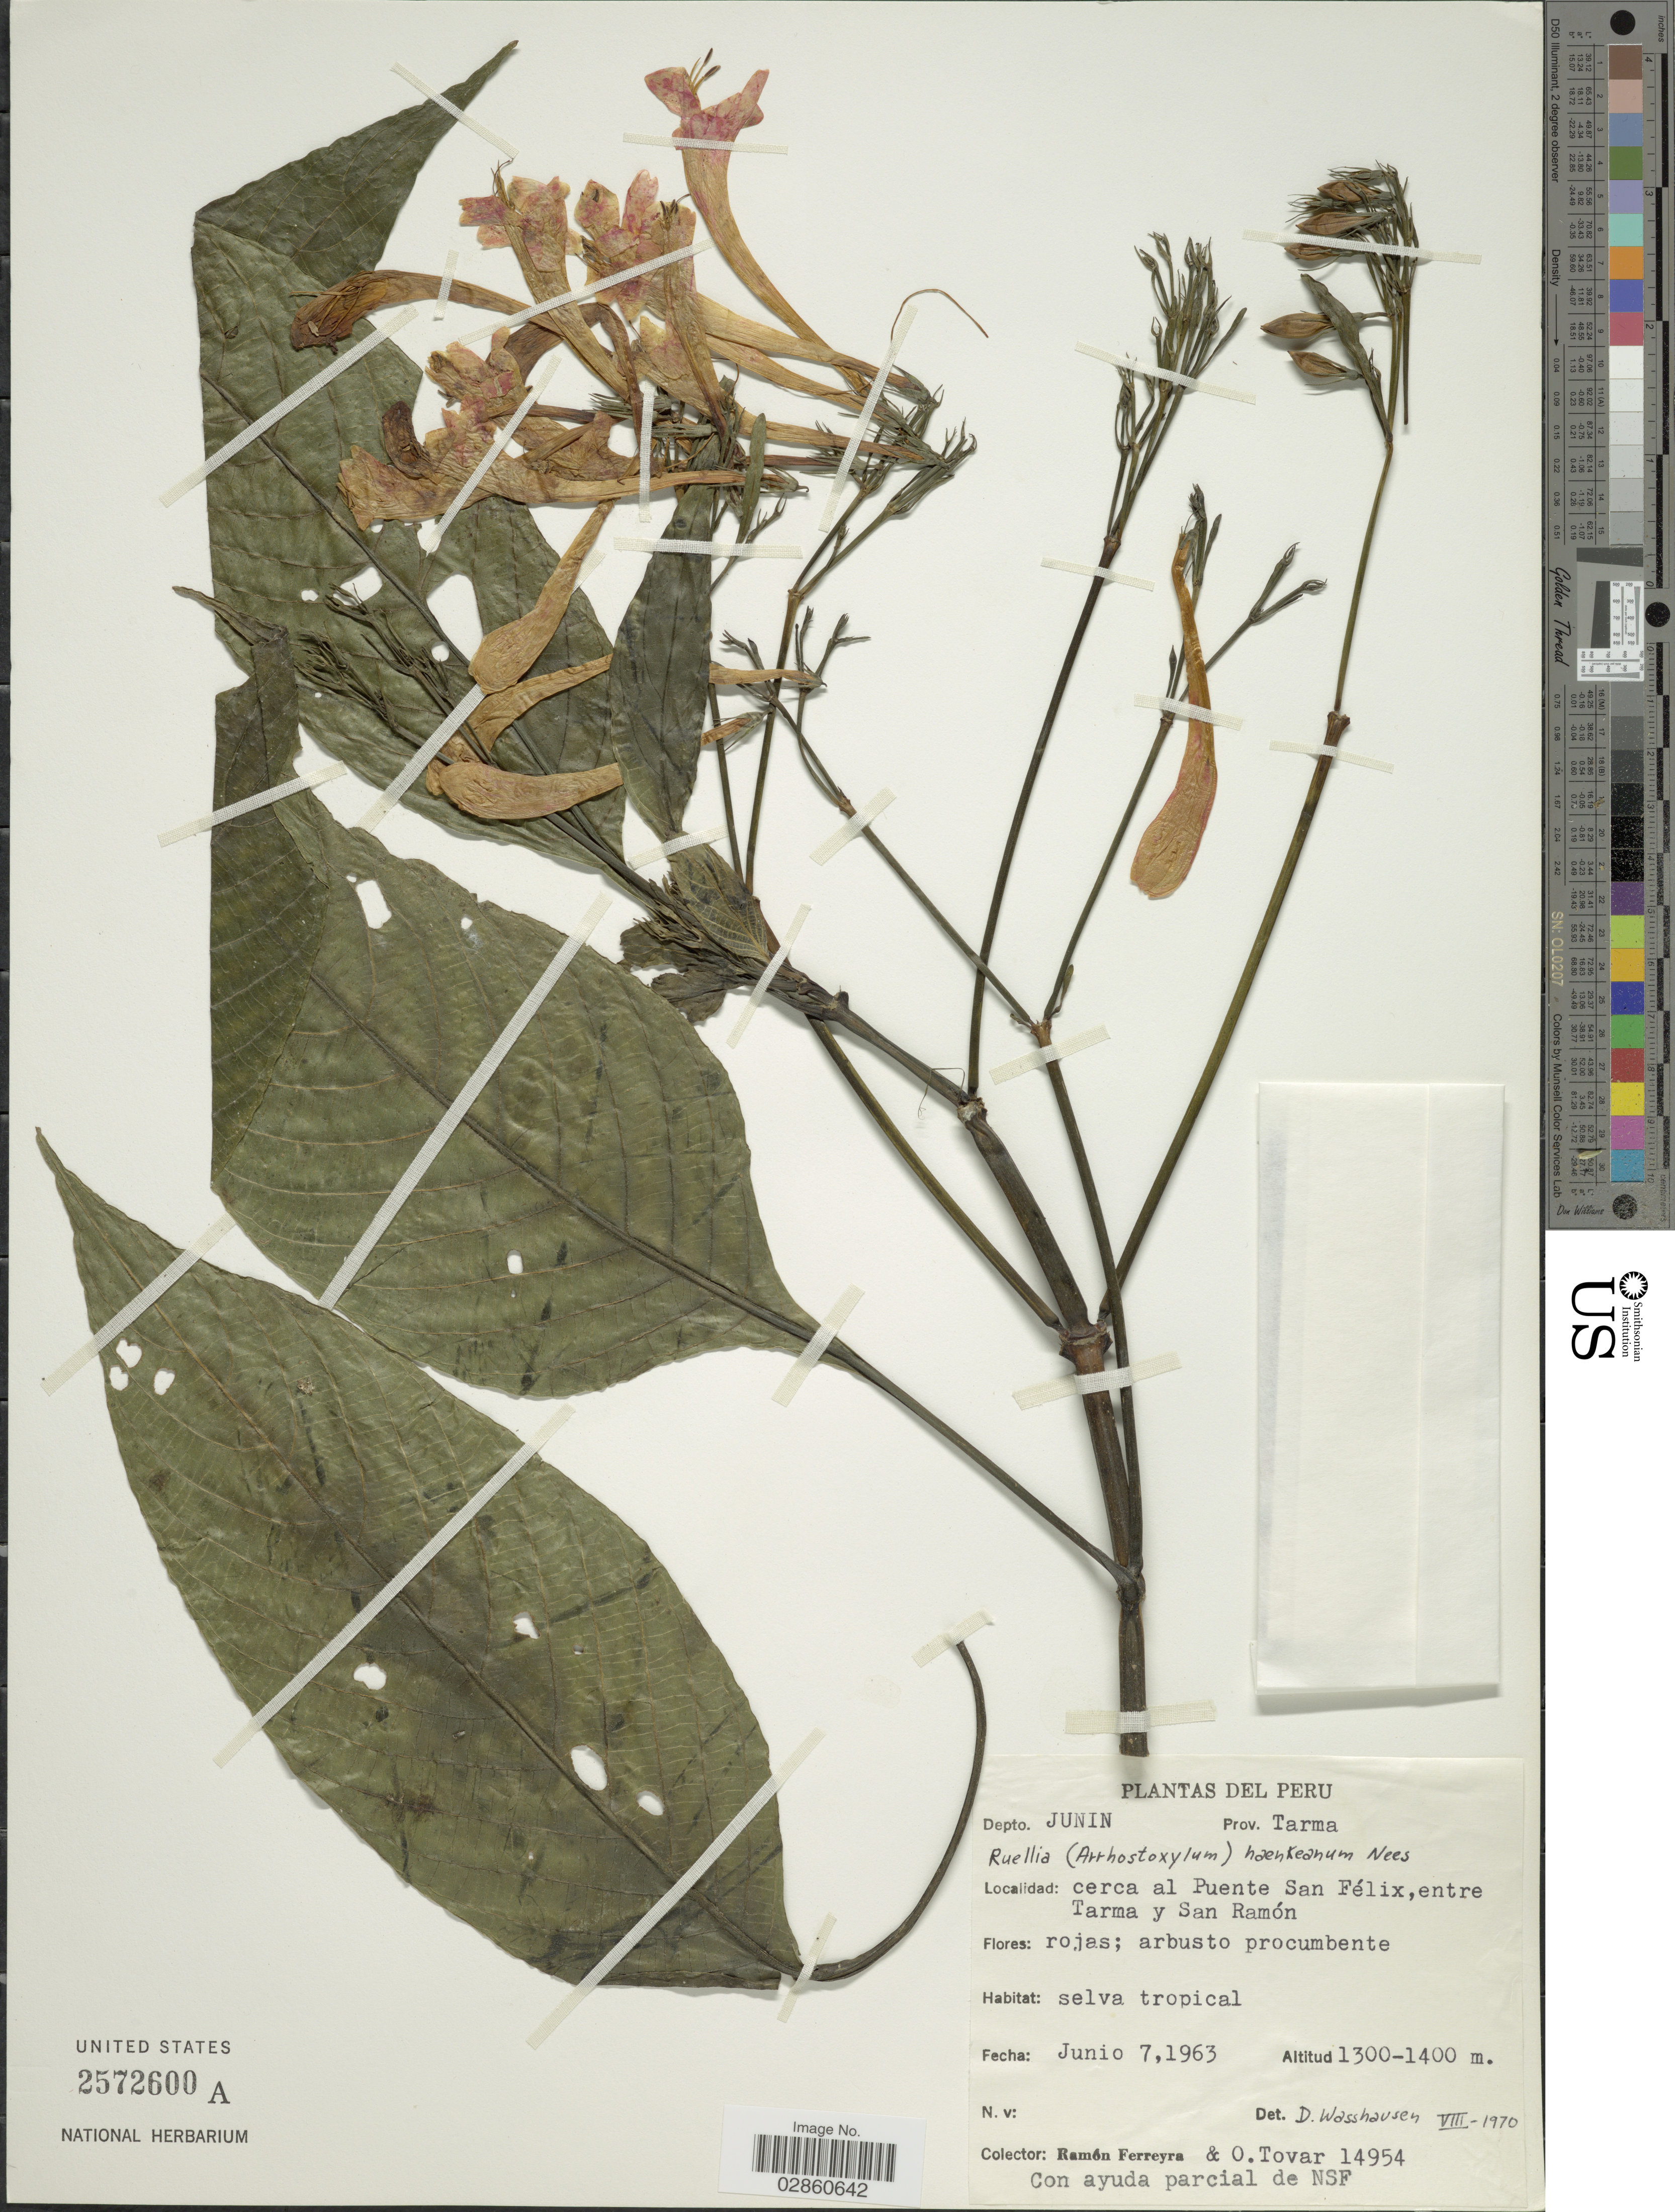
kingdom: Plantae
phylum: Tracheophyta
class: Magnoliopsida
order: Lamiales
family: Acanthaceae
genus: Ruellia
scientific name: Ruellia haenkeana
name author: (Nees) Wassh.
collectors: R. A. Ferreyra & Ó. Tovar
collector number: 14954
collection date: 1963-06-07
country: Peru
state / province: Junín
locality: Depto. Junin. Prov. Tarma. Cerca al Puente San Félix, entre Tarma y San Ramón.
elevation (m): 1300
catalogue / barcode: US 2572600A